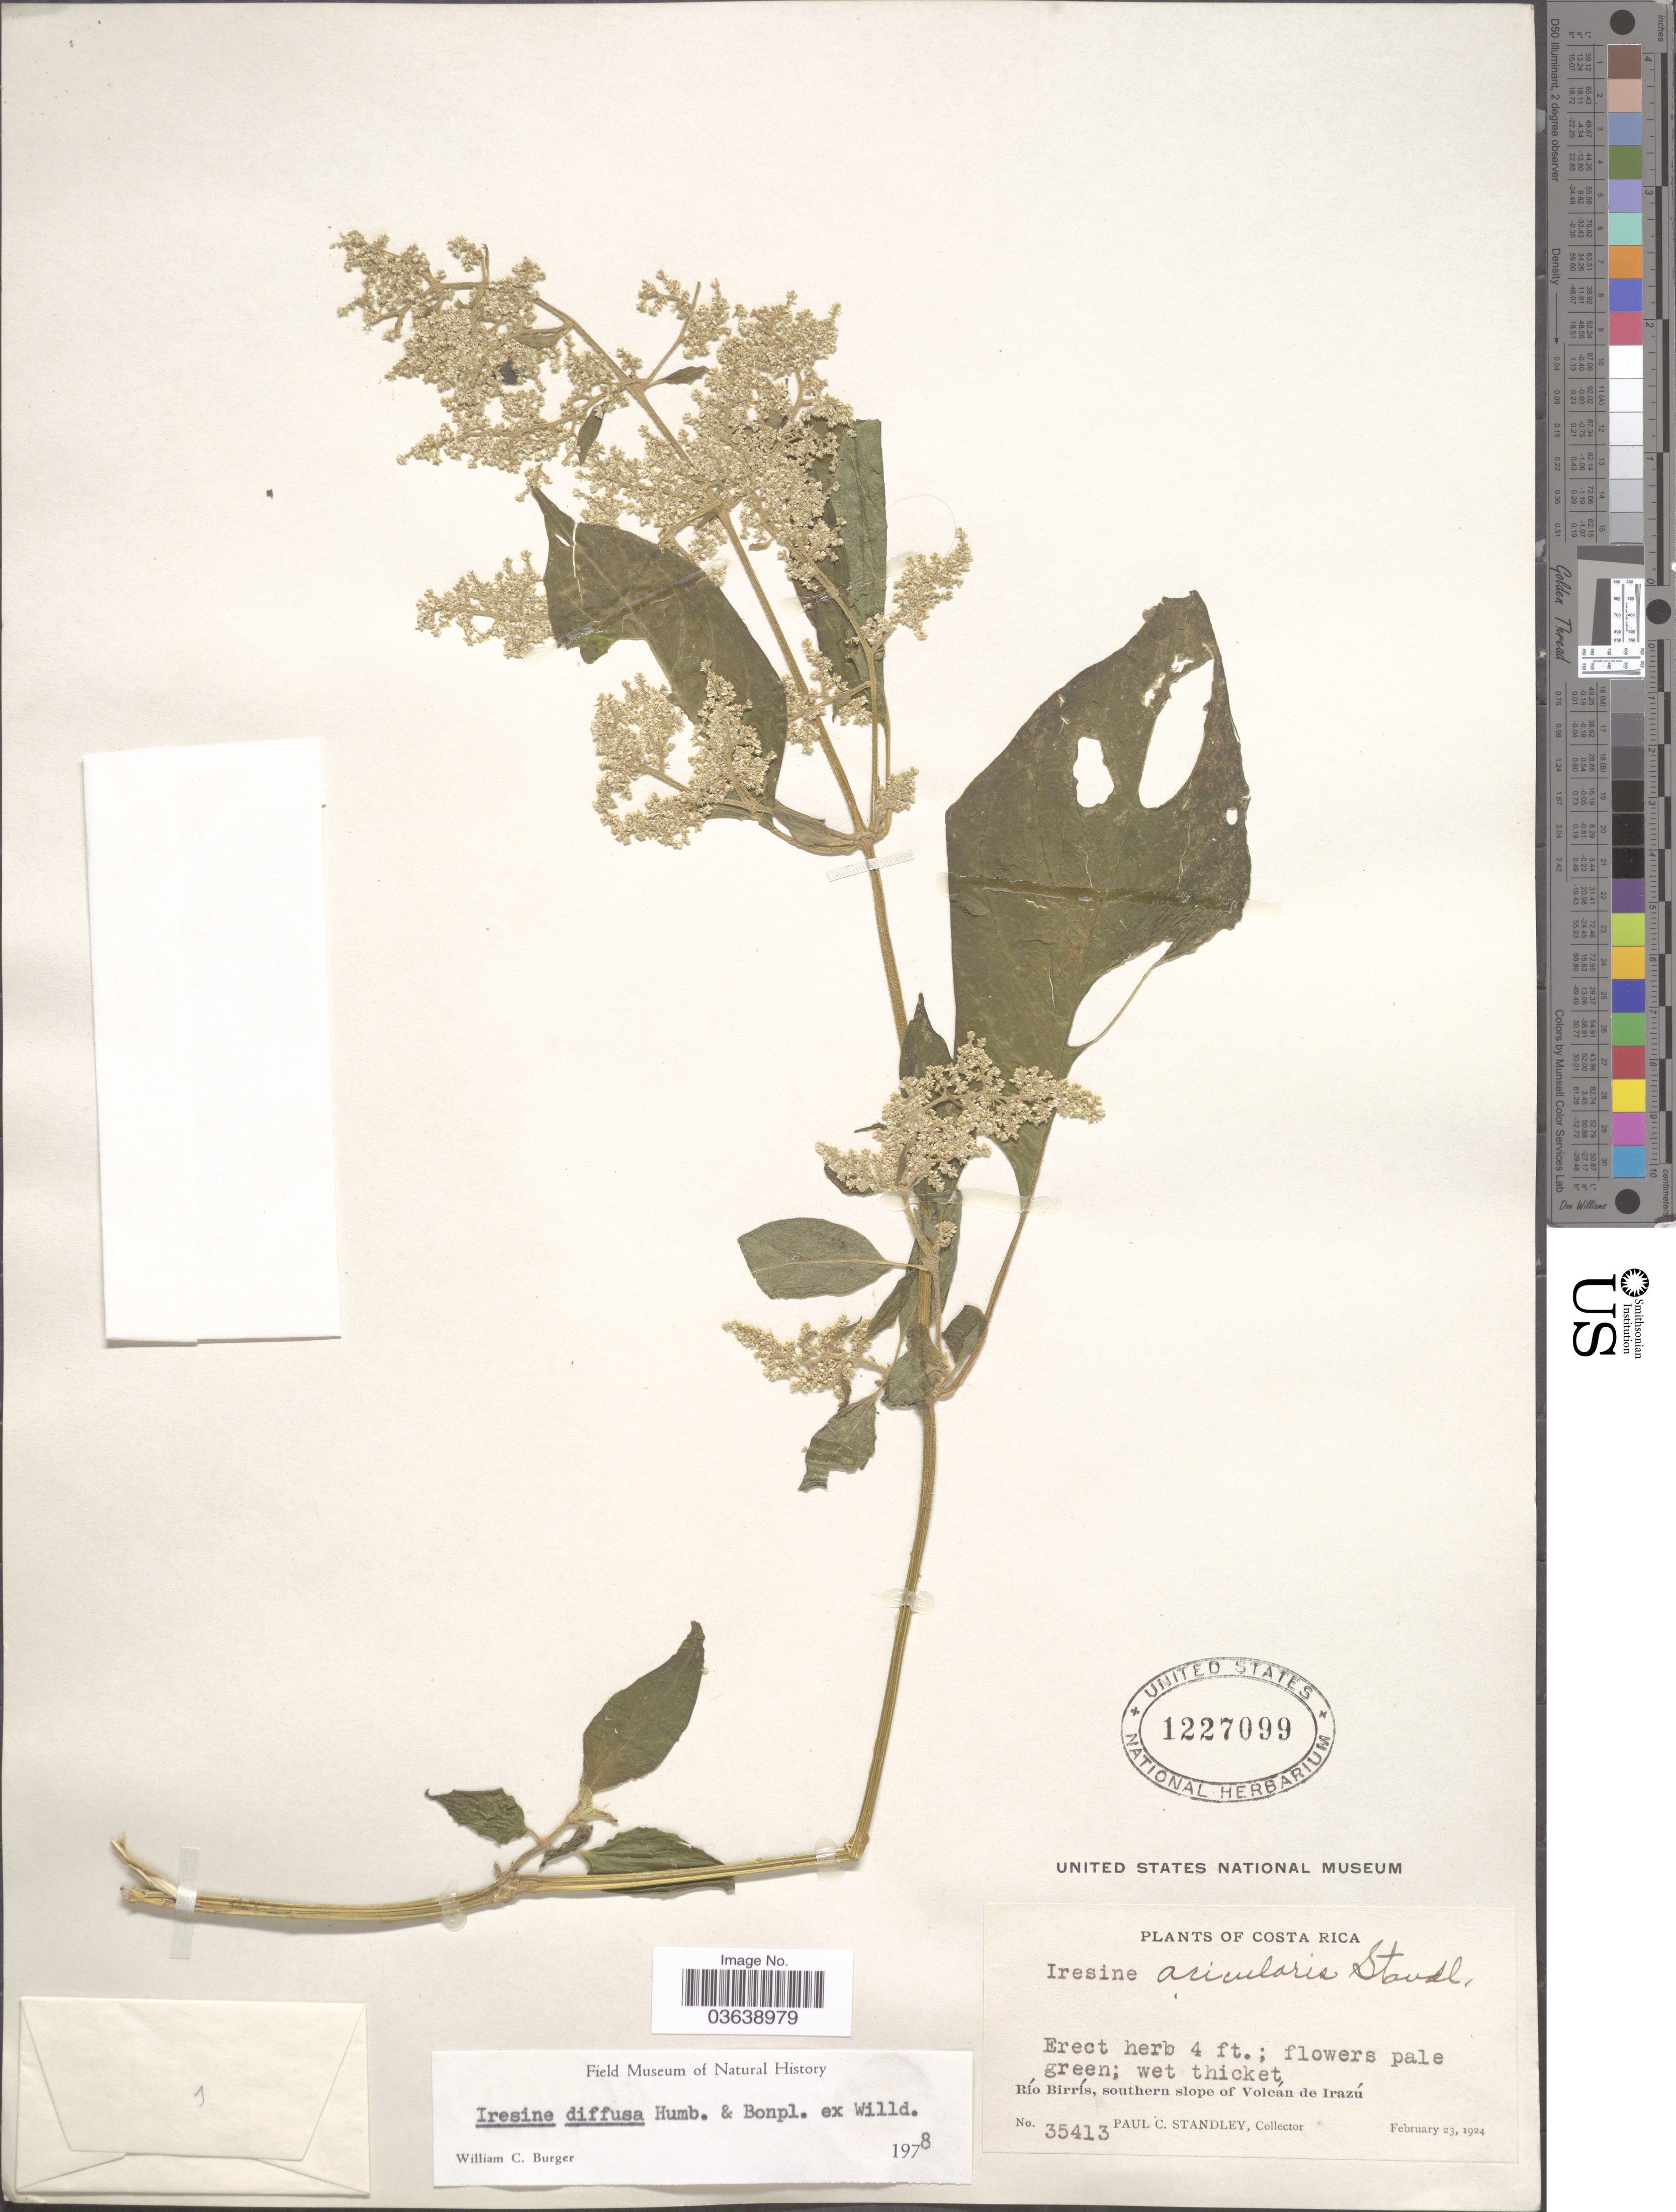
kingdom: Plantae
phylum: Tracheophyta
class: Magnoliopsida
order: Caryophyllales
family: Amaranthaceae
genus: Iresine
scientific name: Iresine celosia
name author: L.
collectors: P. C. Standley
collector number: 35413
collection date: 1924-02-23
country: Costa Rica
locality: Río Birrís, southern slope of Volcán de Irazú.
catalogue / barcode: US 1227099